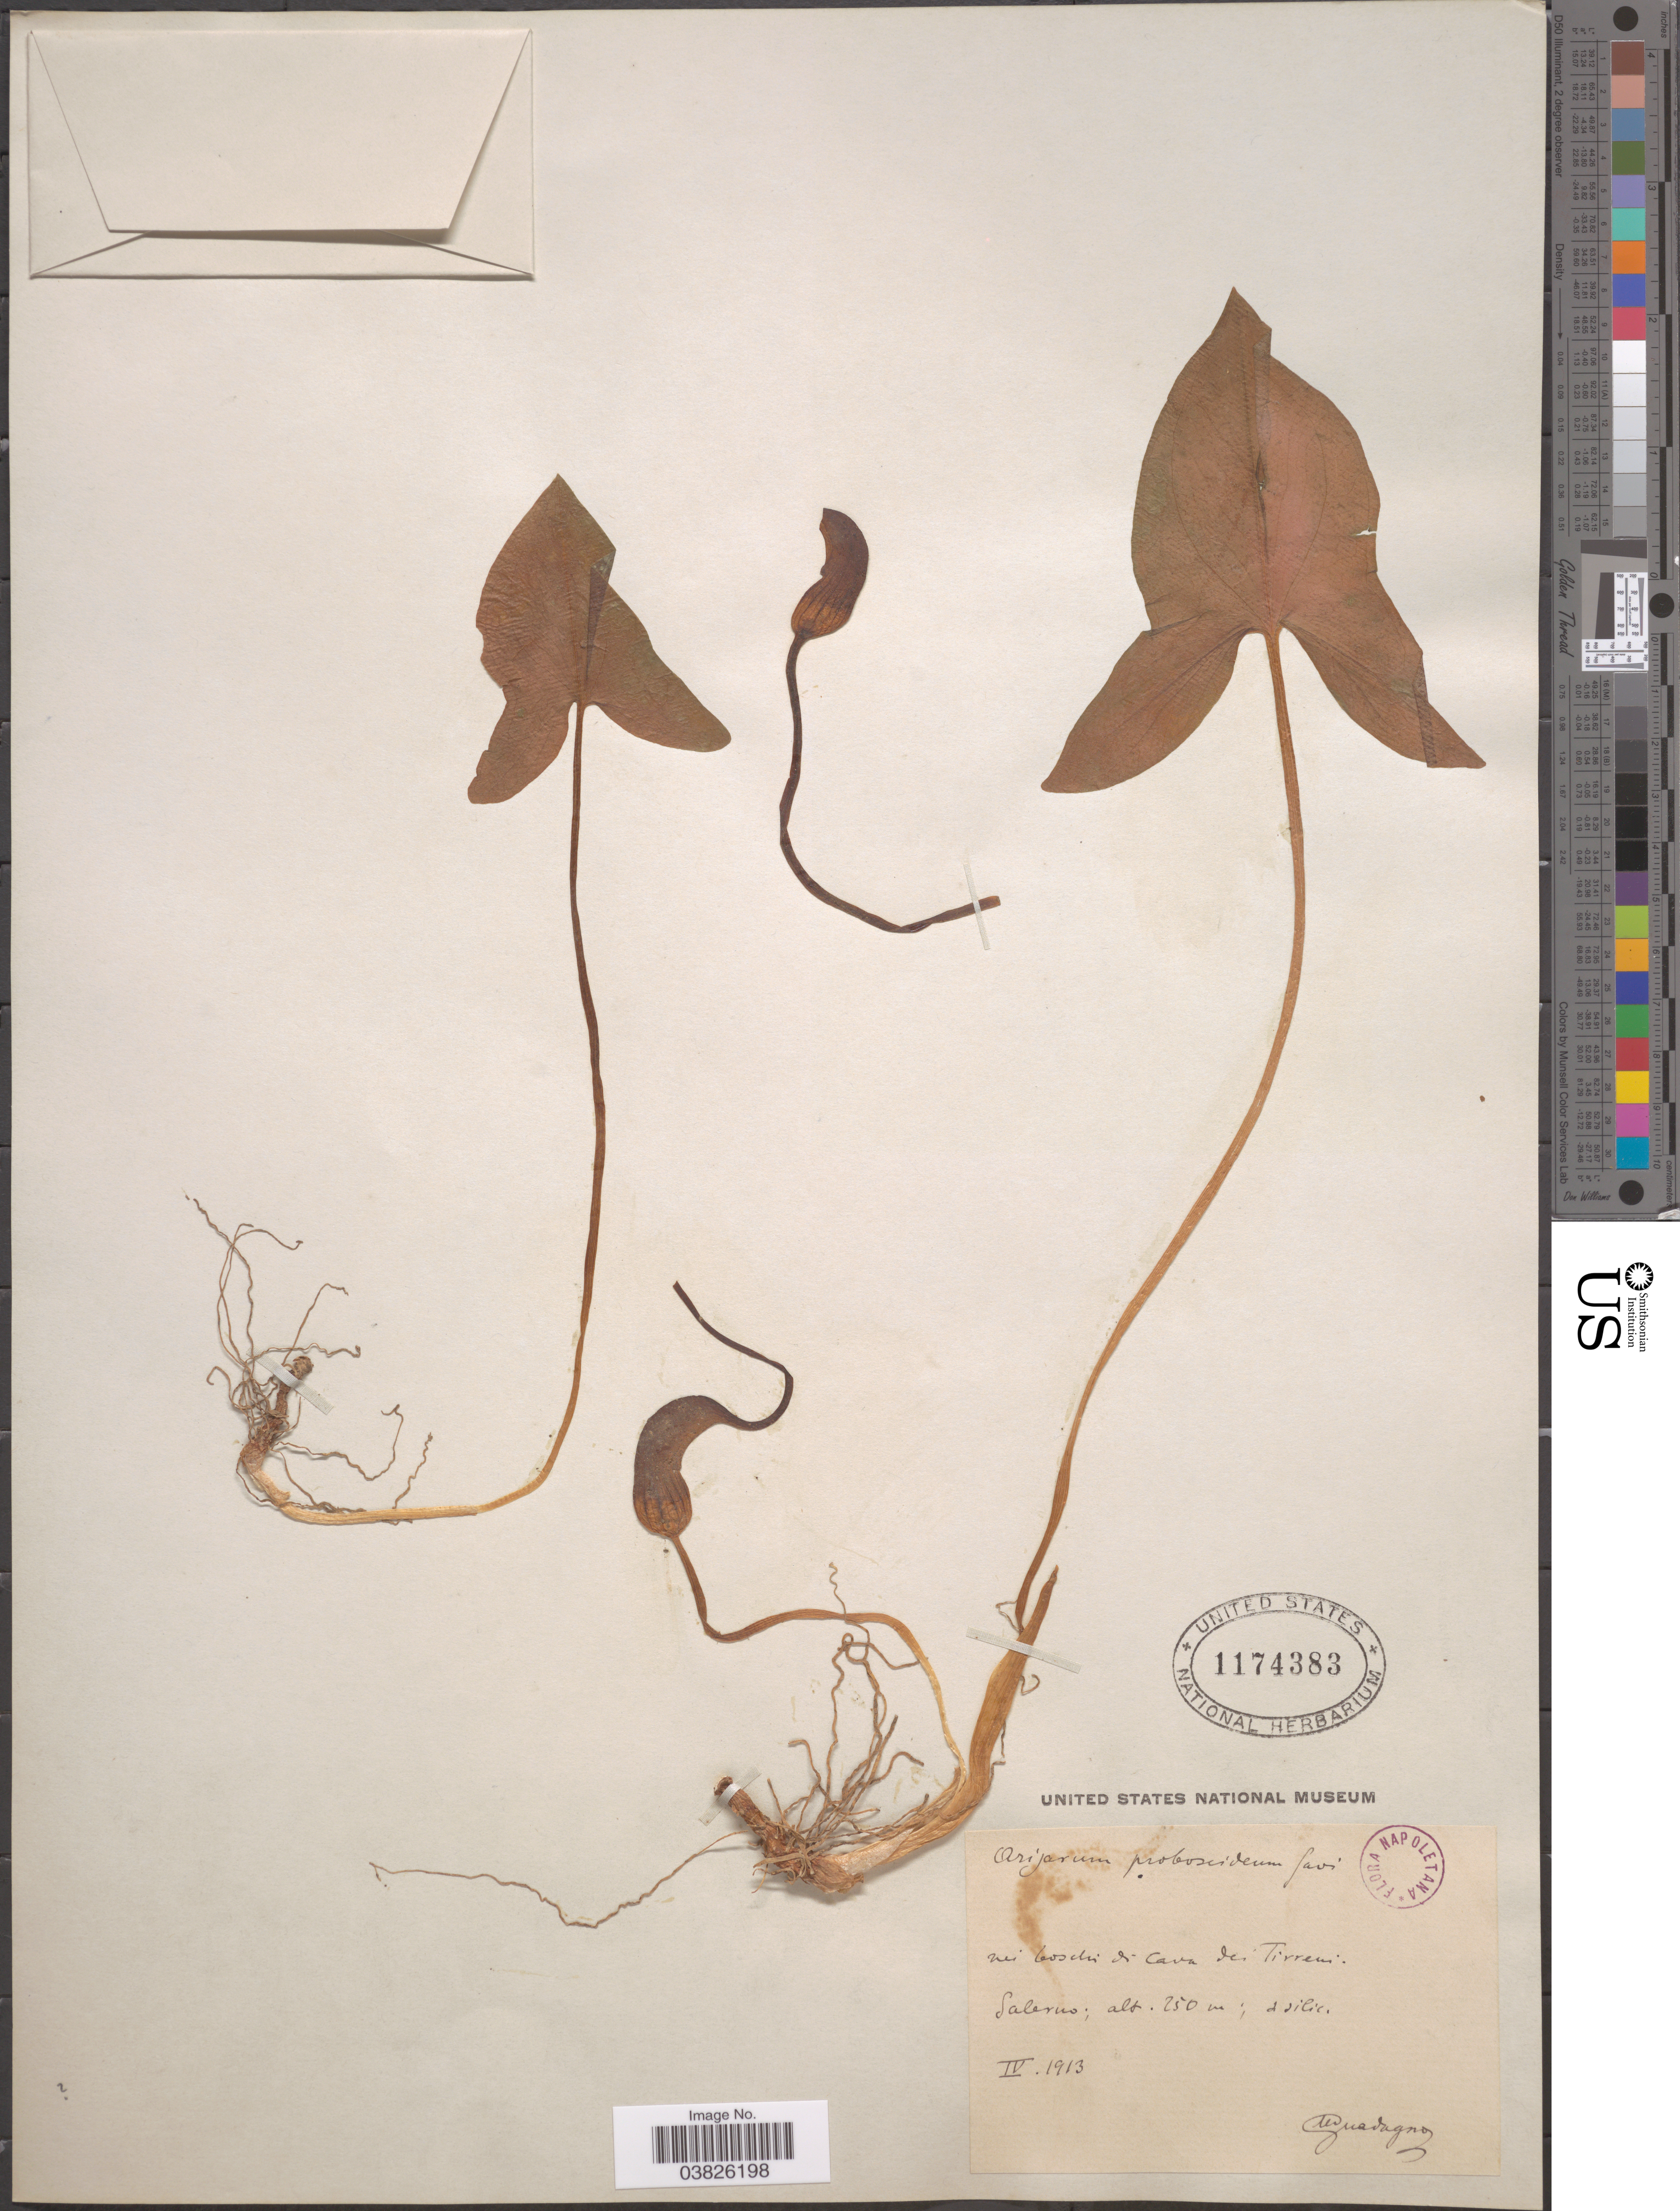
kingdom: Plantae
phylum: Tracheophyta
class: Liliopsida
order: Alismatales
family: Araceae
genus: Arisarum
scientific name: Arisarum proboscideum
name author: (L.) Savi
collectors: Guadagno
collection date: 1913-04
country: Italy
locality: Napoletana. Cava de Tirreni. Salerno.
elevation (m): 250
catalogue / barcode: US 1174383